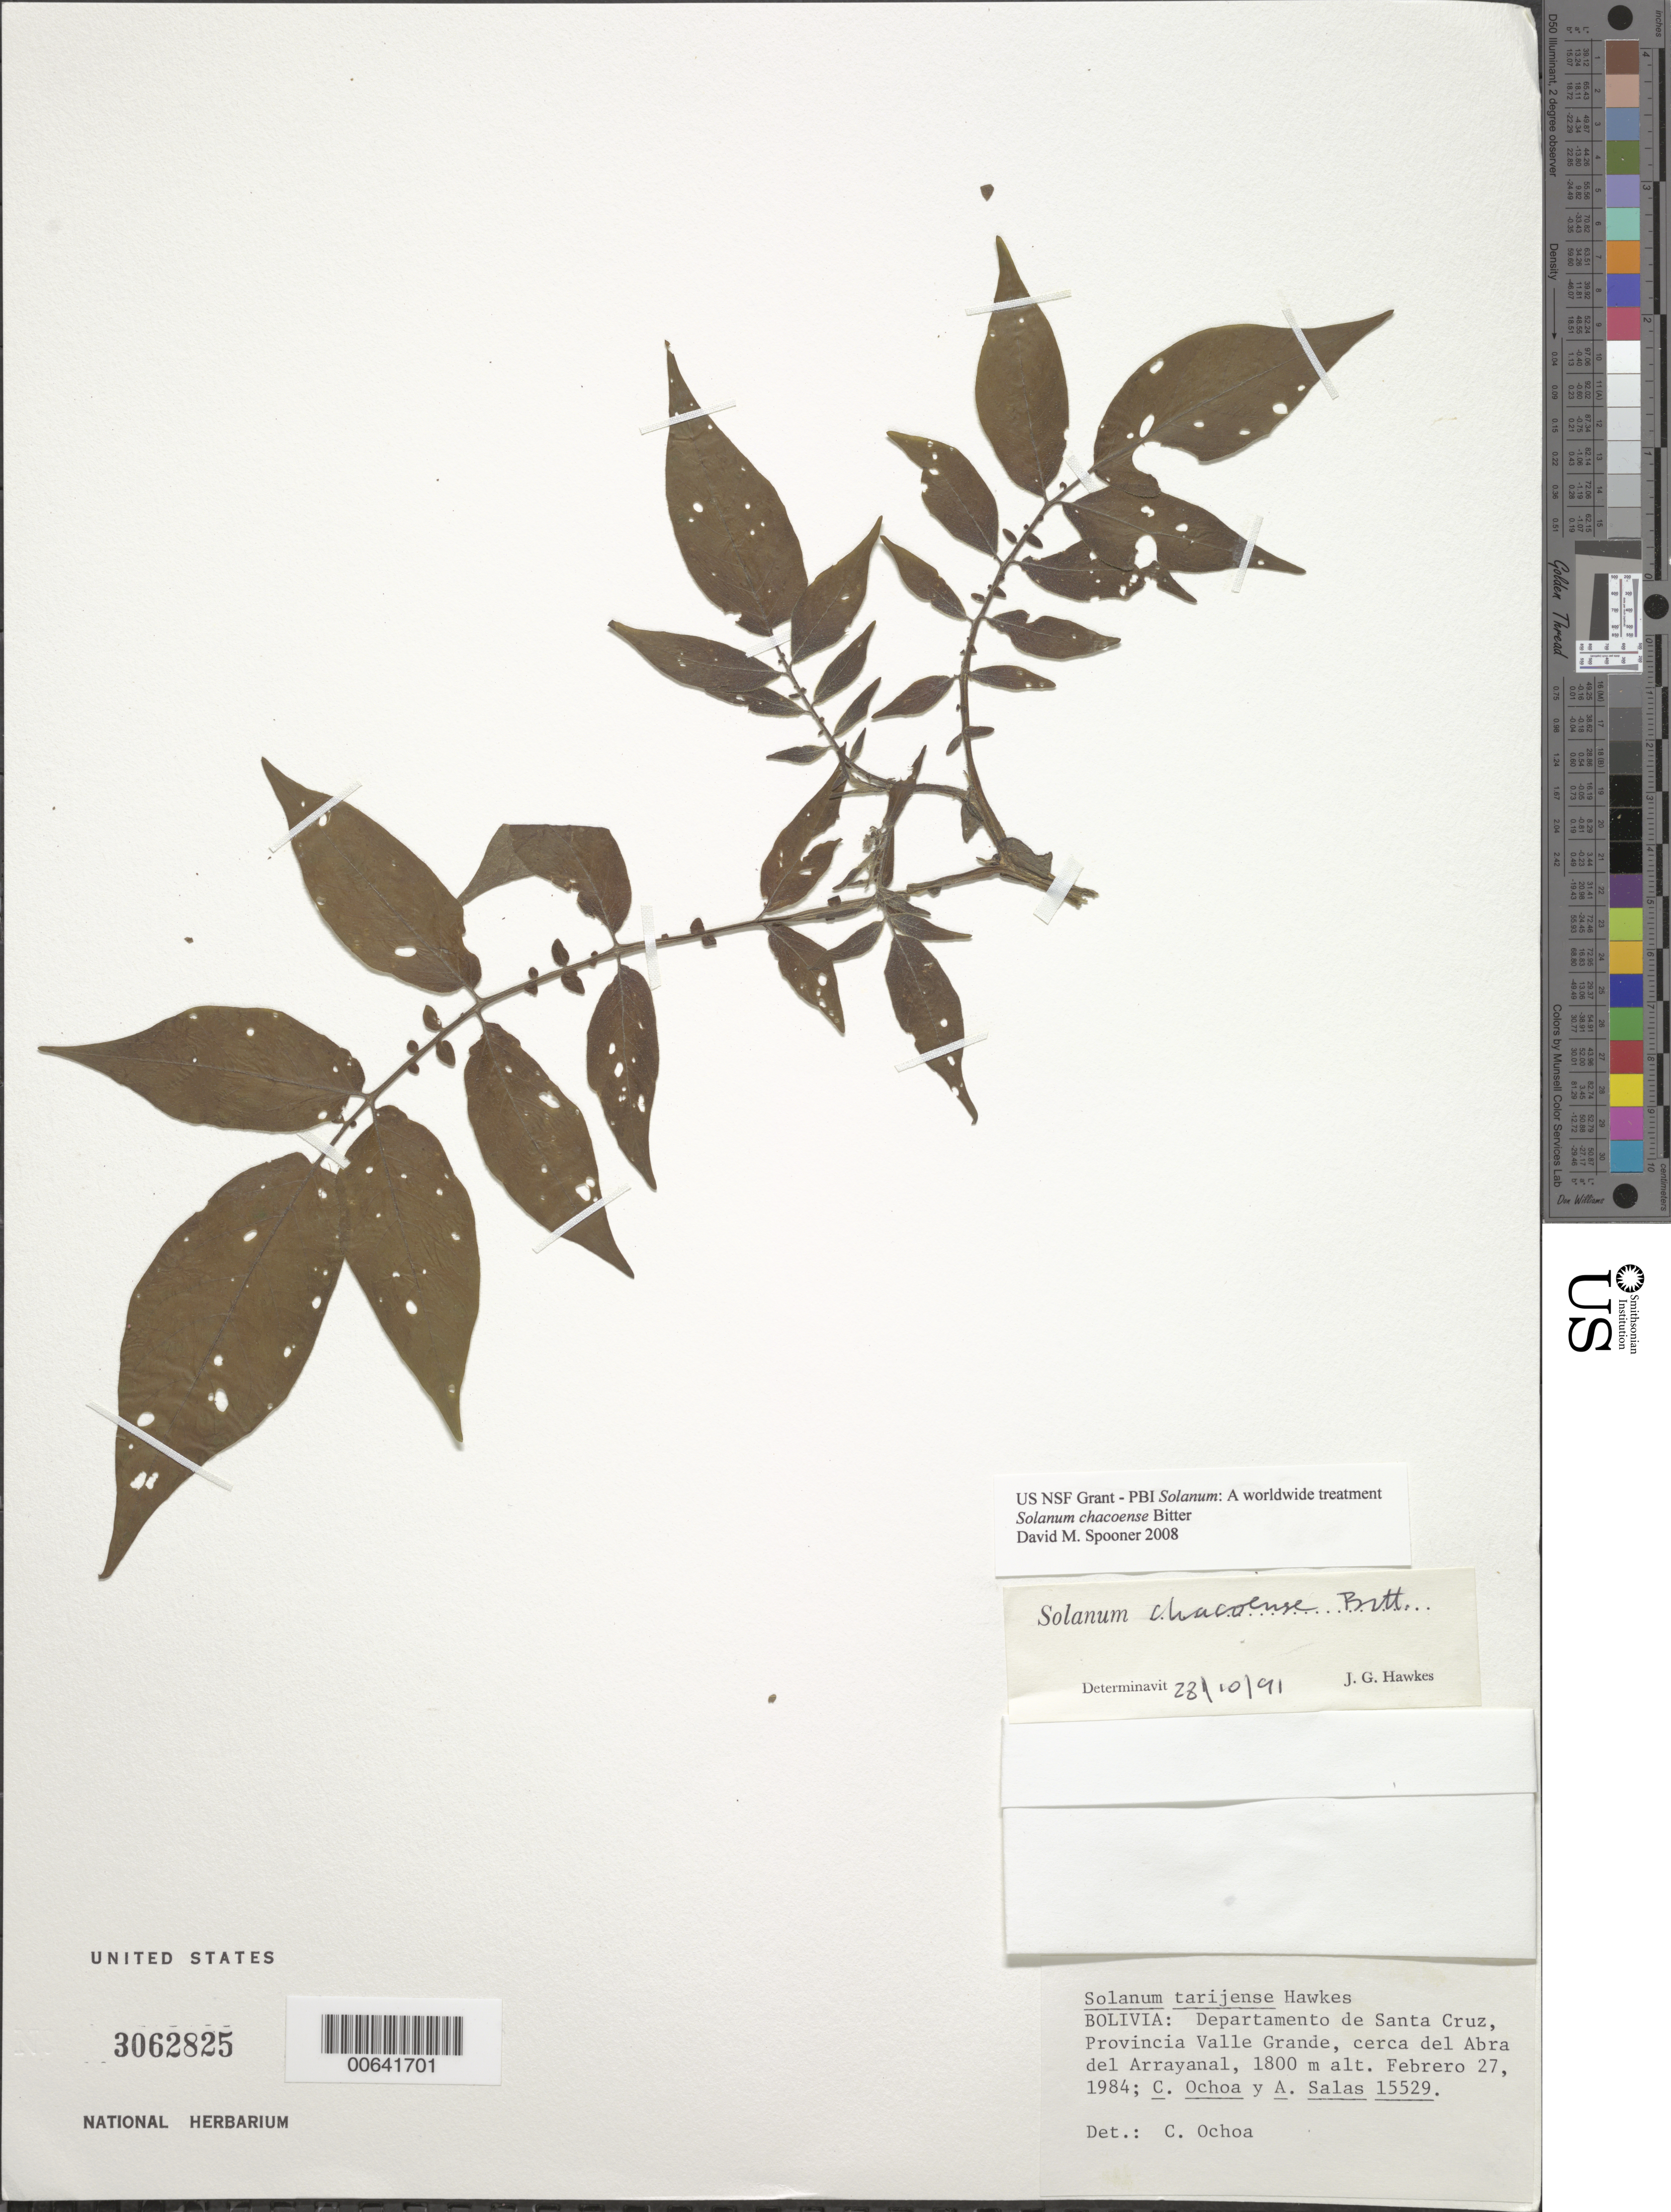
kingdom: Plantae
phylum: Tracheophyta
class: Magnoliopsida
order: Solanales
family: Solanaceae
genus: Solanum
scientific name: Solanum chacoense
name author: Bitt.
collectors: C. Ochoa & A. Salas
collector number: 15529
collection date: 1984-02-27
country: Bolivia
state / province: Santa Cruz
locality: Departamento de Santa Cruz, Provincia Valle Grande, cerca del Abra del Arrayanal.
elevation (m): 1800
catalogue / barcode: US 3062825